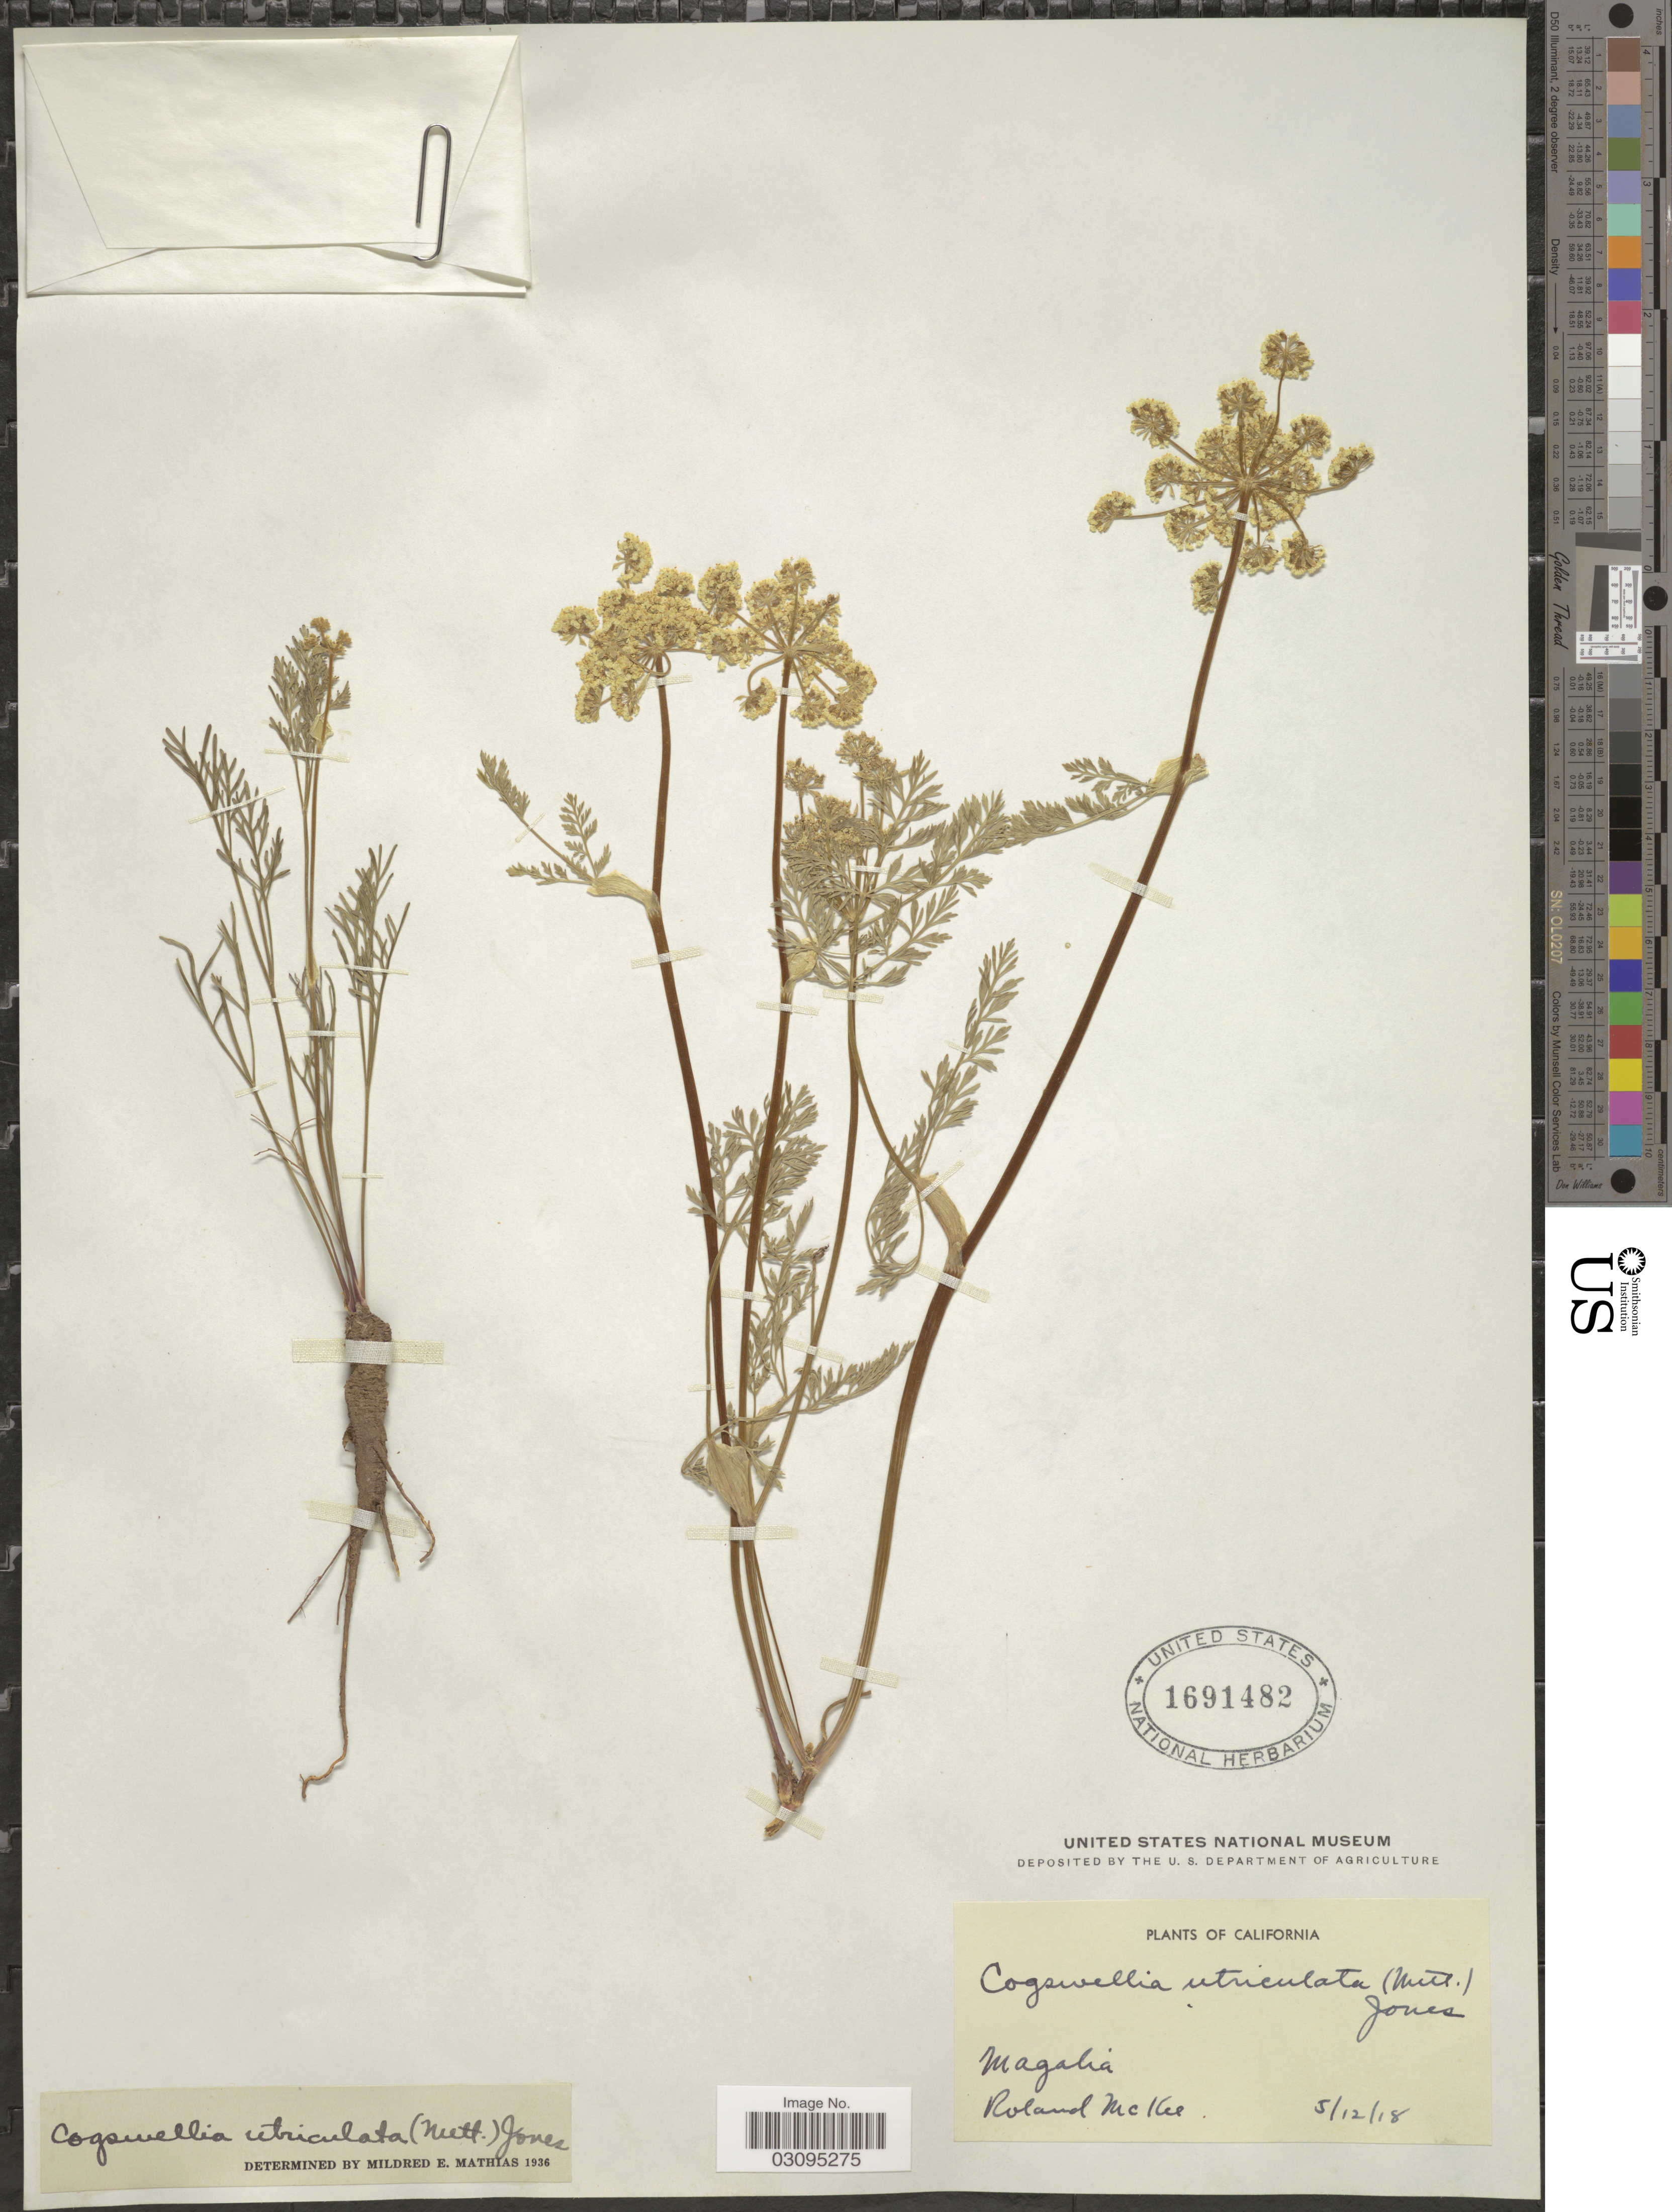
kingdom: Plantae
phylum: Tracheophyta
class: Magnoliopsida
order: Apiales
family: Apiaceae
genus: Lomatium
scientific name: Lomatium utriculatum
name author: (Nutt. ex Torr. & A. Gray) J.M. Coult. & Rose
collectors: R. Mckee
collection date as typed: Transcribed d/m/y: 12/5/18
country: United States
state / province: California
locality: Magalia.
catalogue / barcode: US 1691482